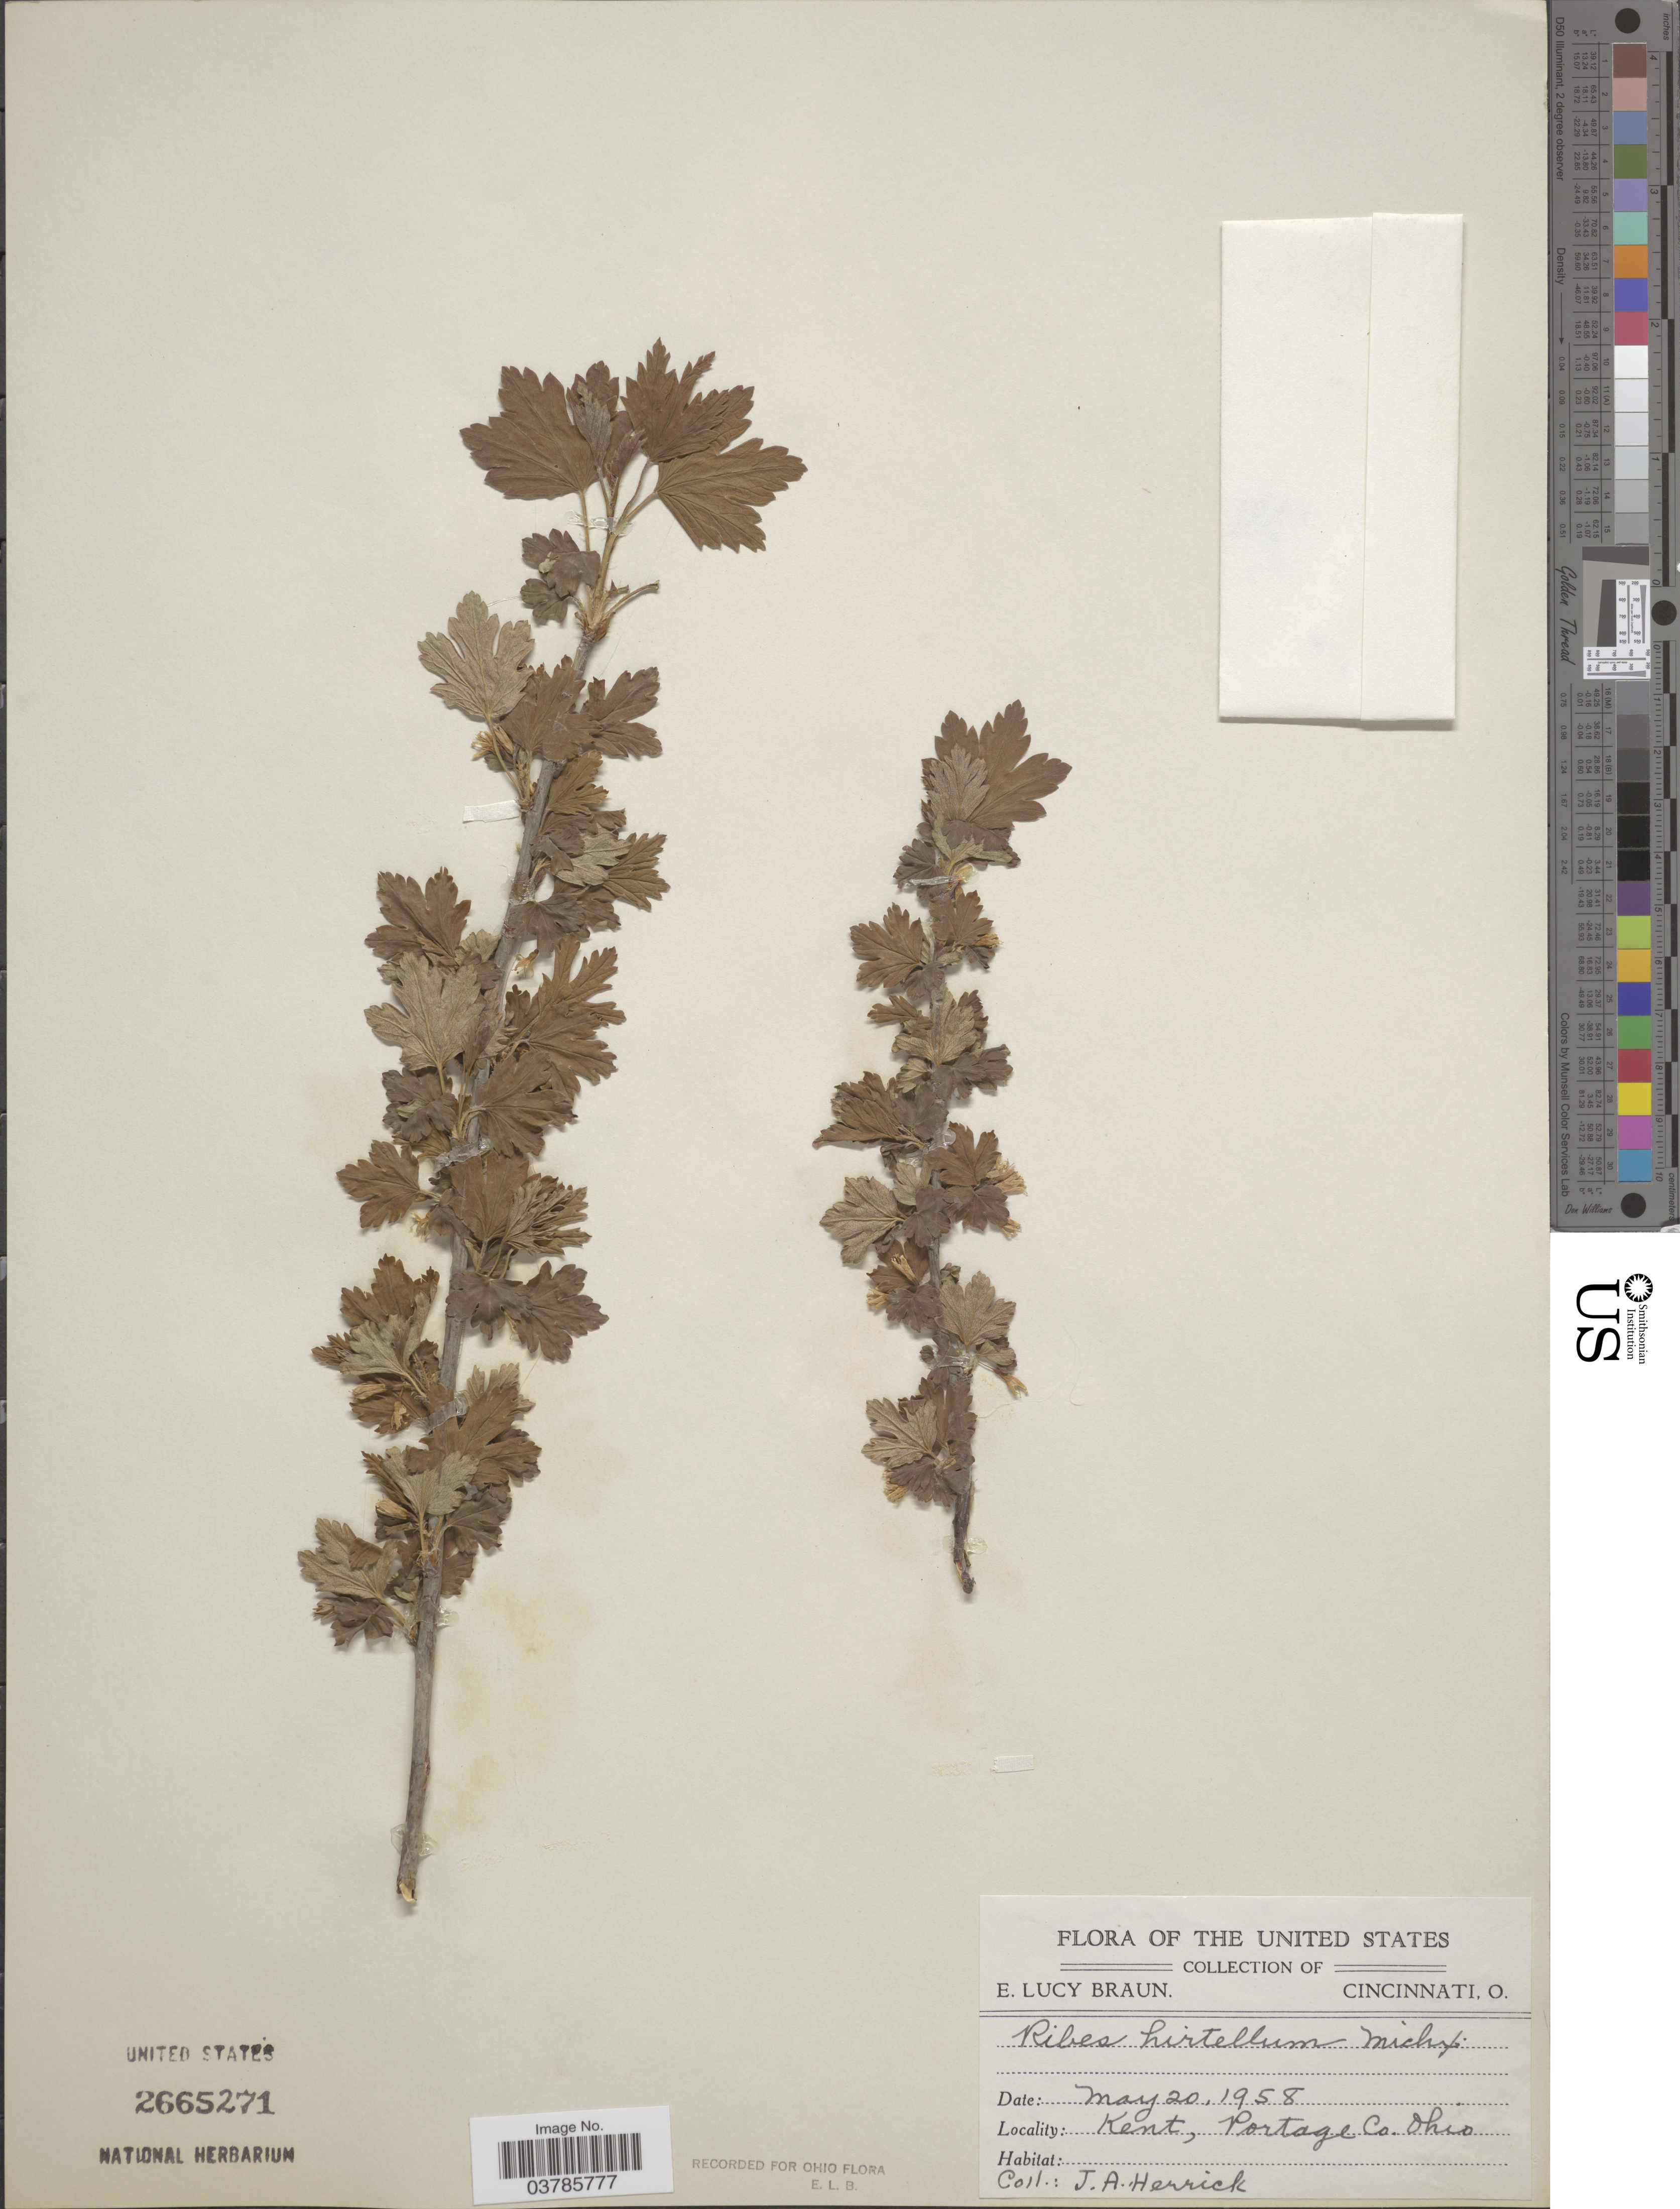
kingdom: Plantae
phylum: Tracheophyta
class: Magnoliopsida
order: Saxifragales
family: Grossulariaceae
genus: Ribes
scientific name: Ribes hirtellum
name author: Michx.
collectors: J. Herrick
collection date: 1958-05-20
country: United States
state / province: Ohio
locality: Kent, Portage Co.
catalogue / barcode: US 2665271